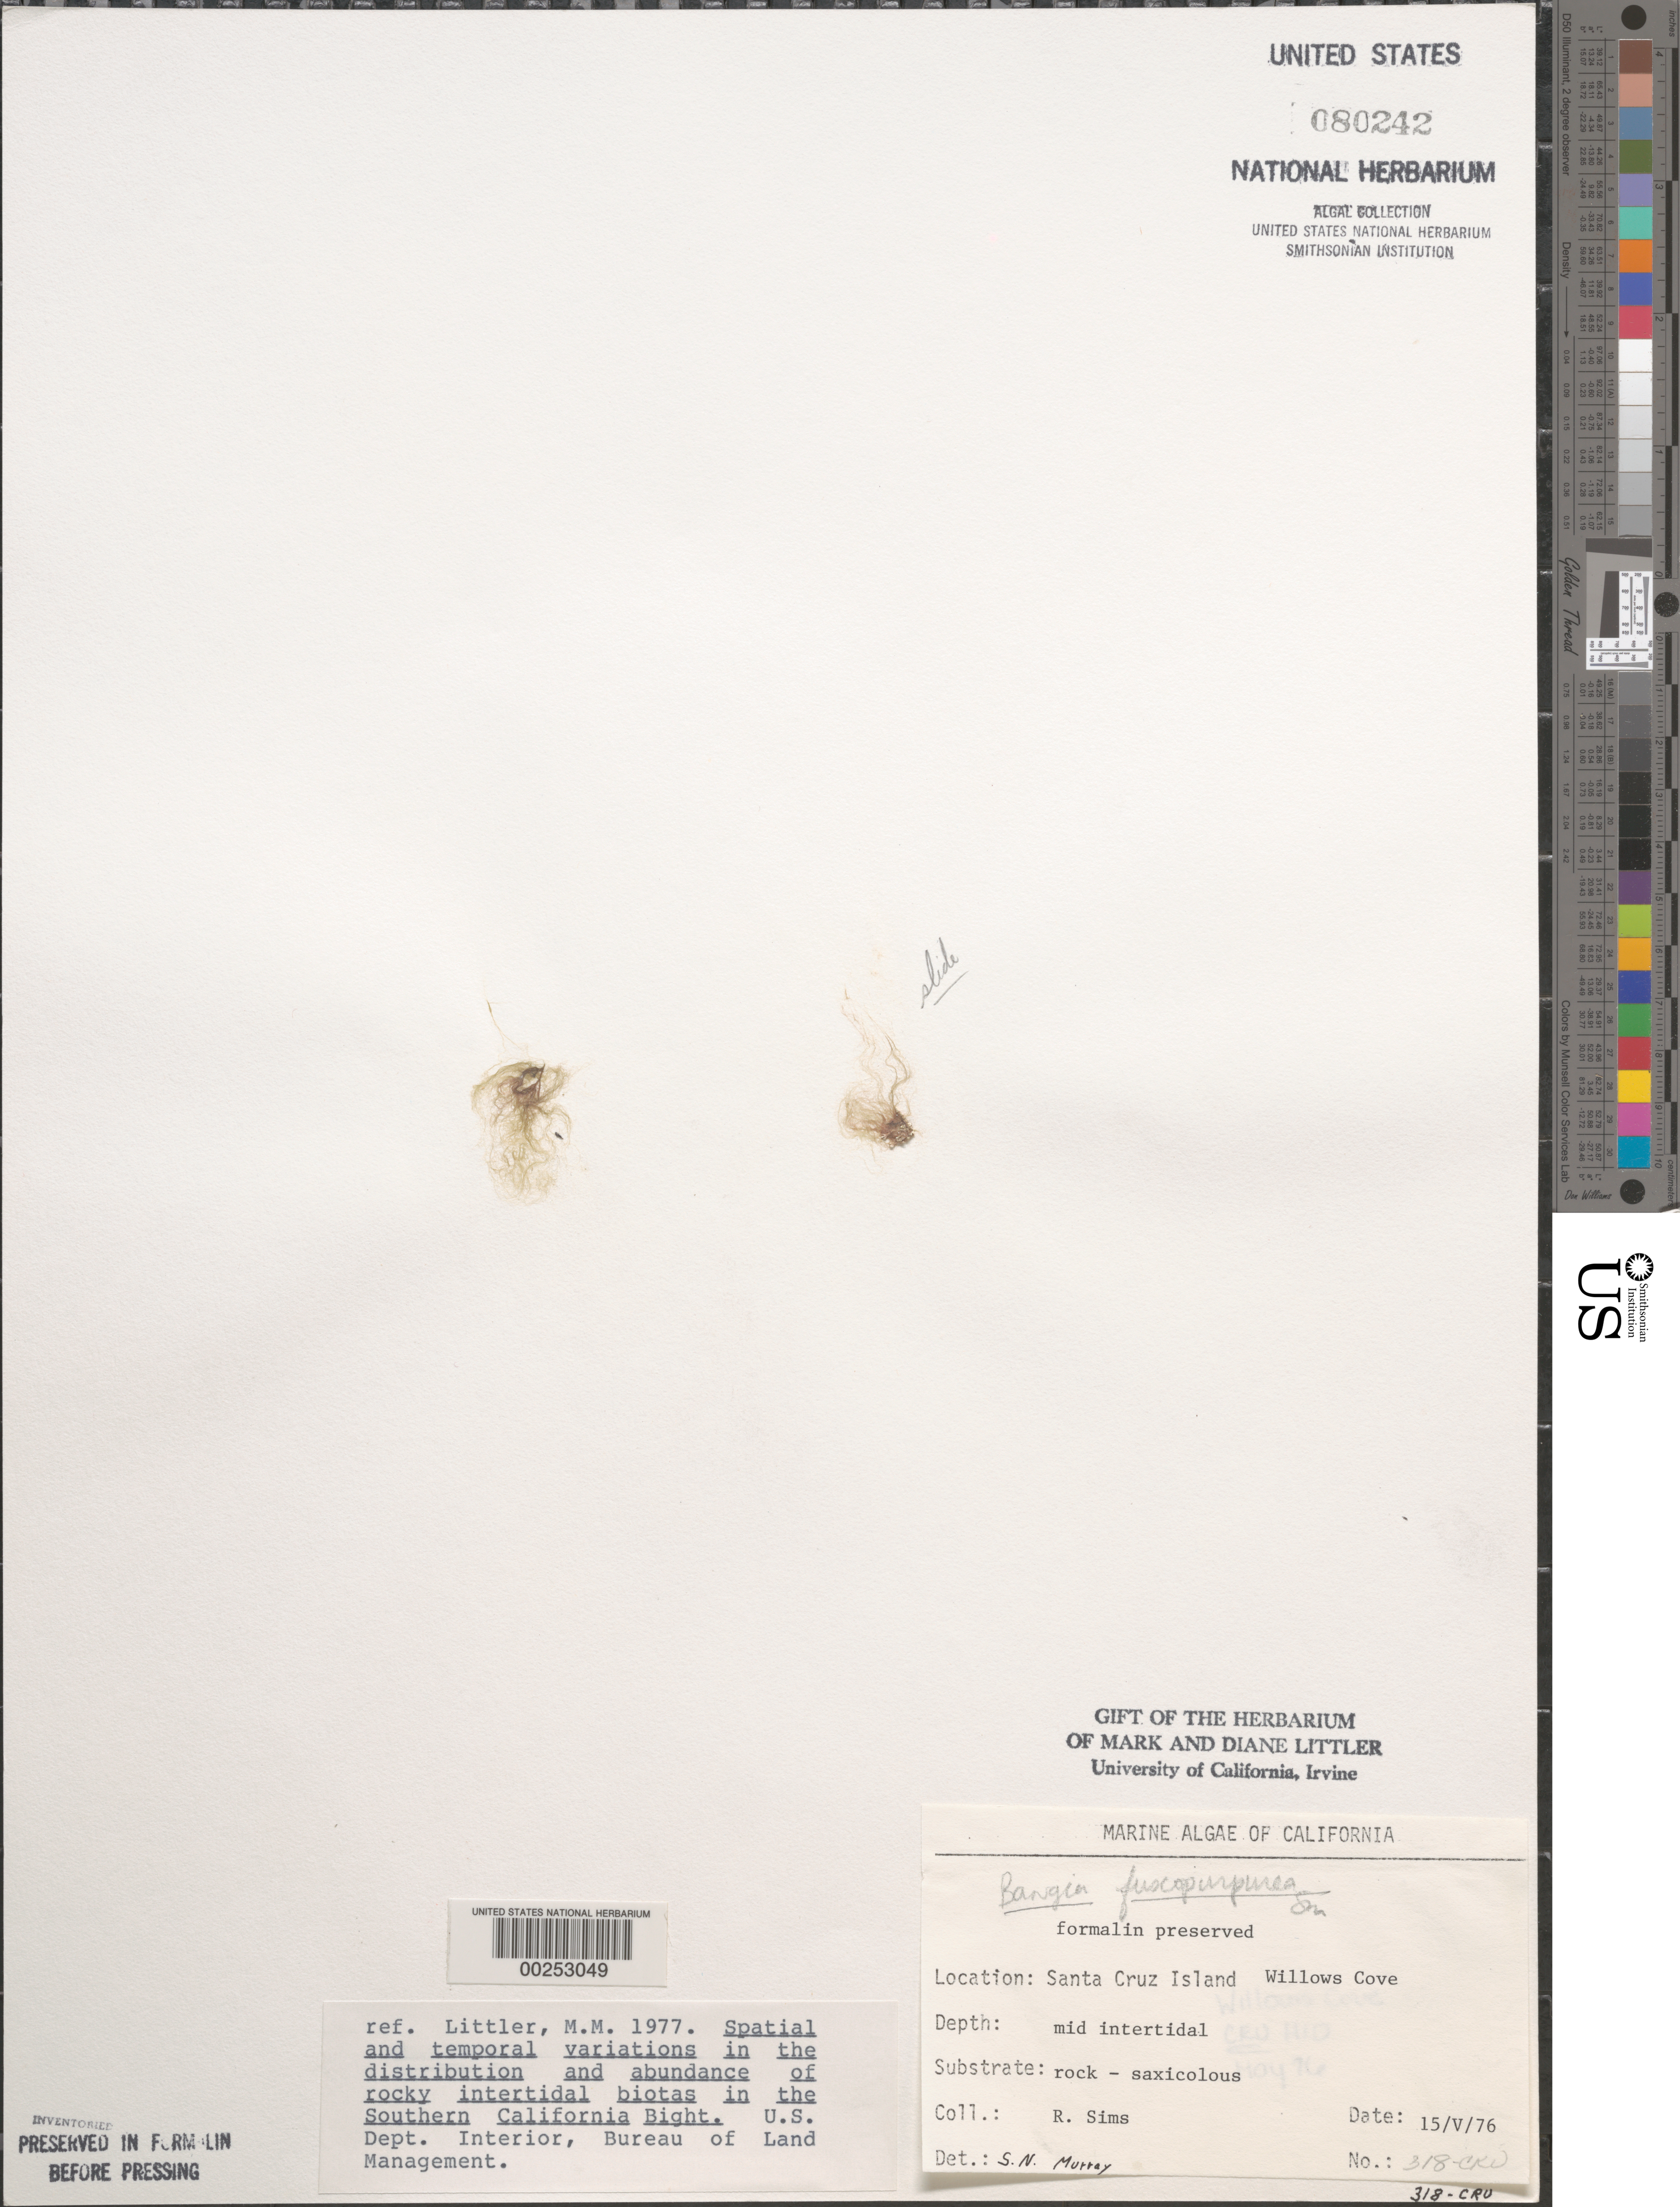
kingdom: Plantae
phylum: Rhodophyta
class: Bangiophyceae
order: Bangiales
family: Bangiaceae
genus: Bangia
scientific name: Bangia fuscopurpurea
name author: (Dillwyn) Lyngb.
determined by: Murray, S. N.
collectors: R. H. Sims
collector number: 318-cru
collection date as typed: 15 May 1976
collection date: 1976-05-15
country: United States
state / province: California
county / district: Santa Barbara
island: Santa Cruz Island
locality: Willows Anchorage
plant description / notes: BLM-SOCALBIGHT Rocky Intertidal Survey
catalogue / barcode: US 80242